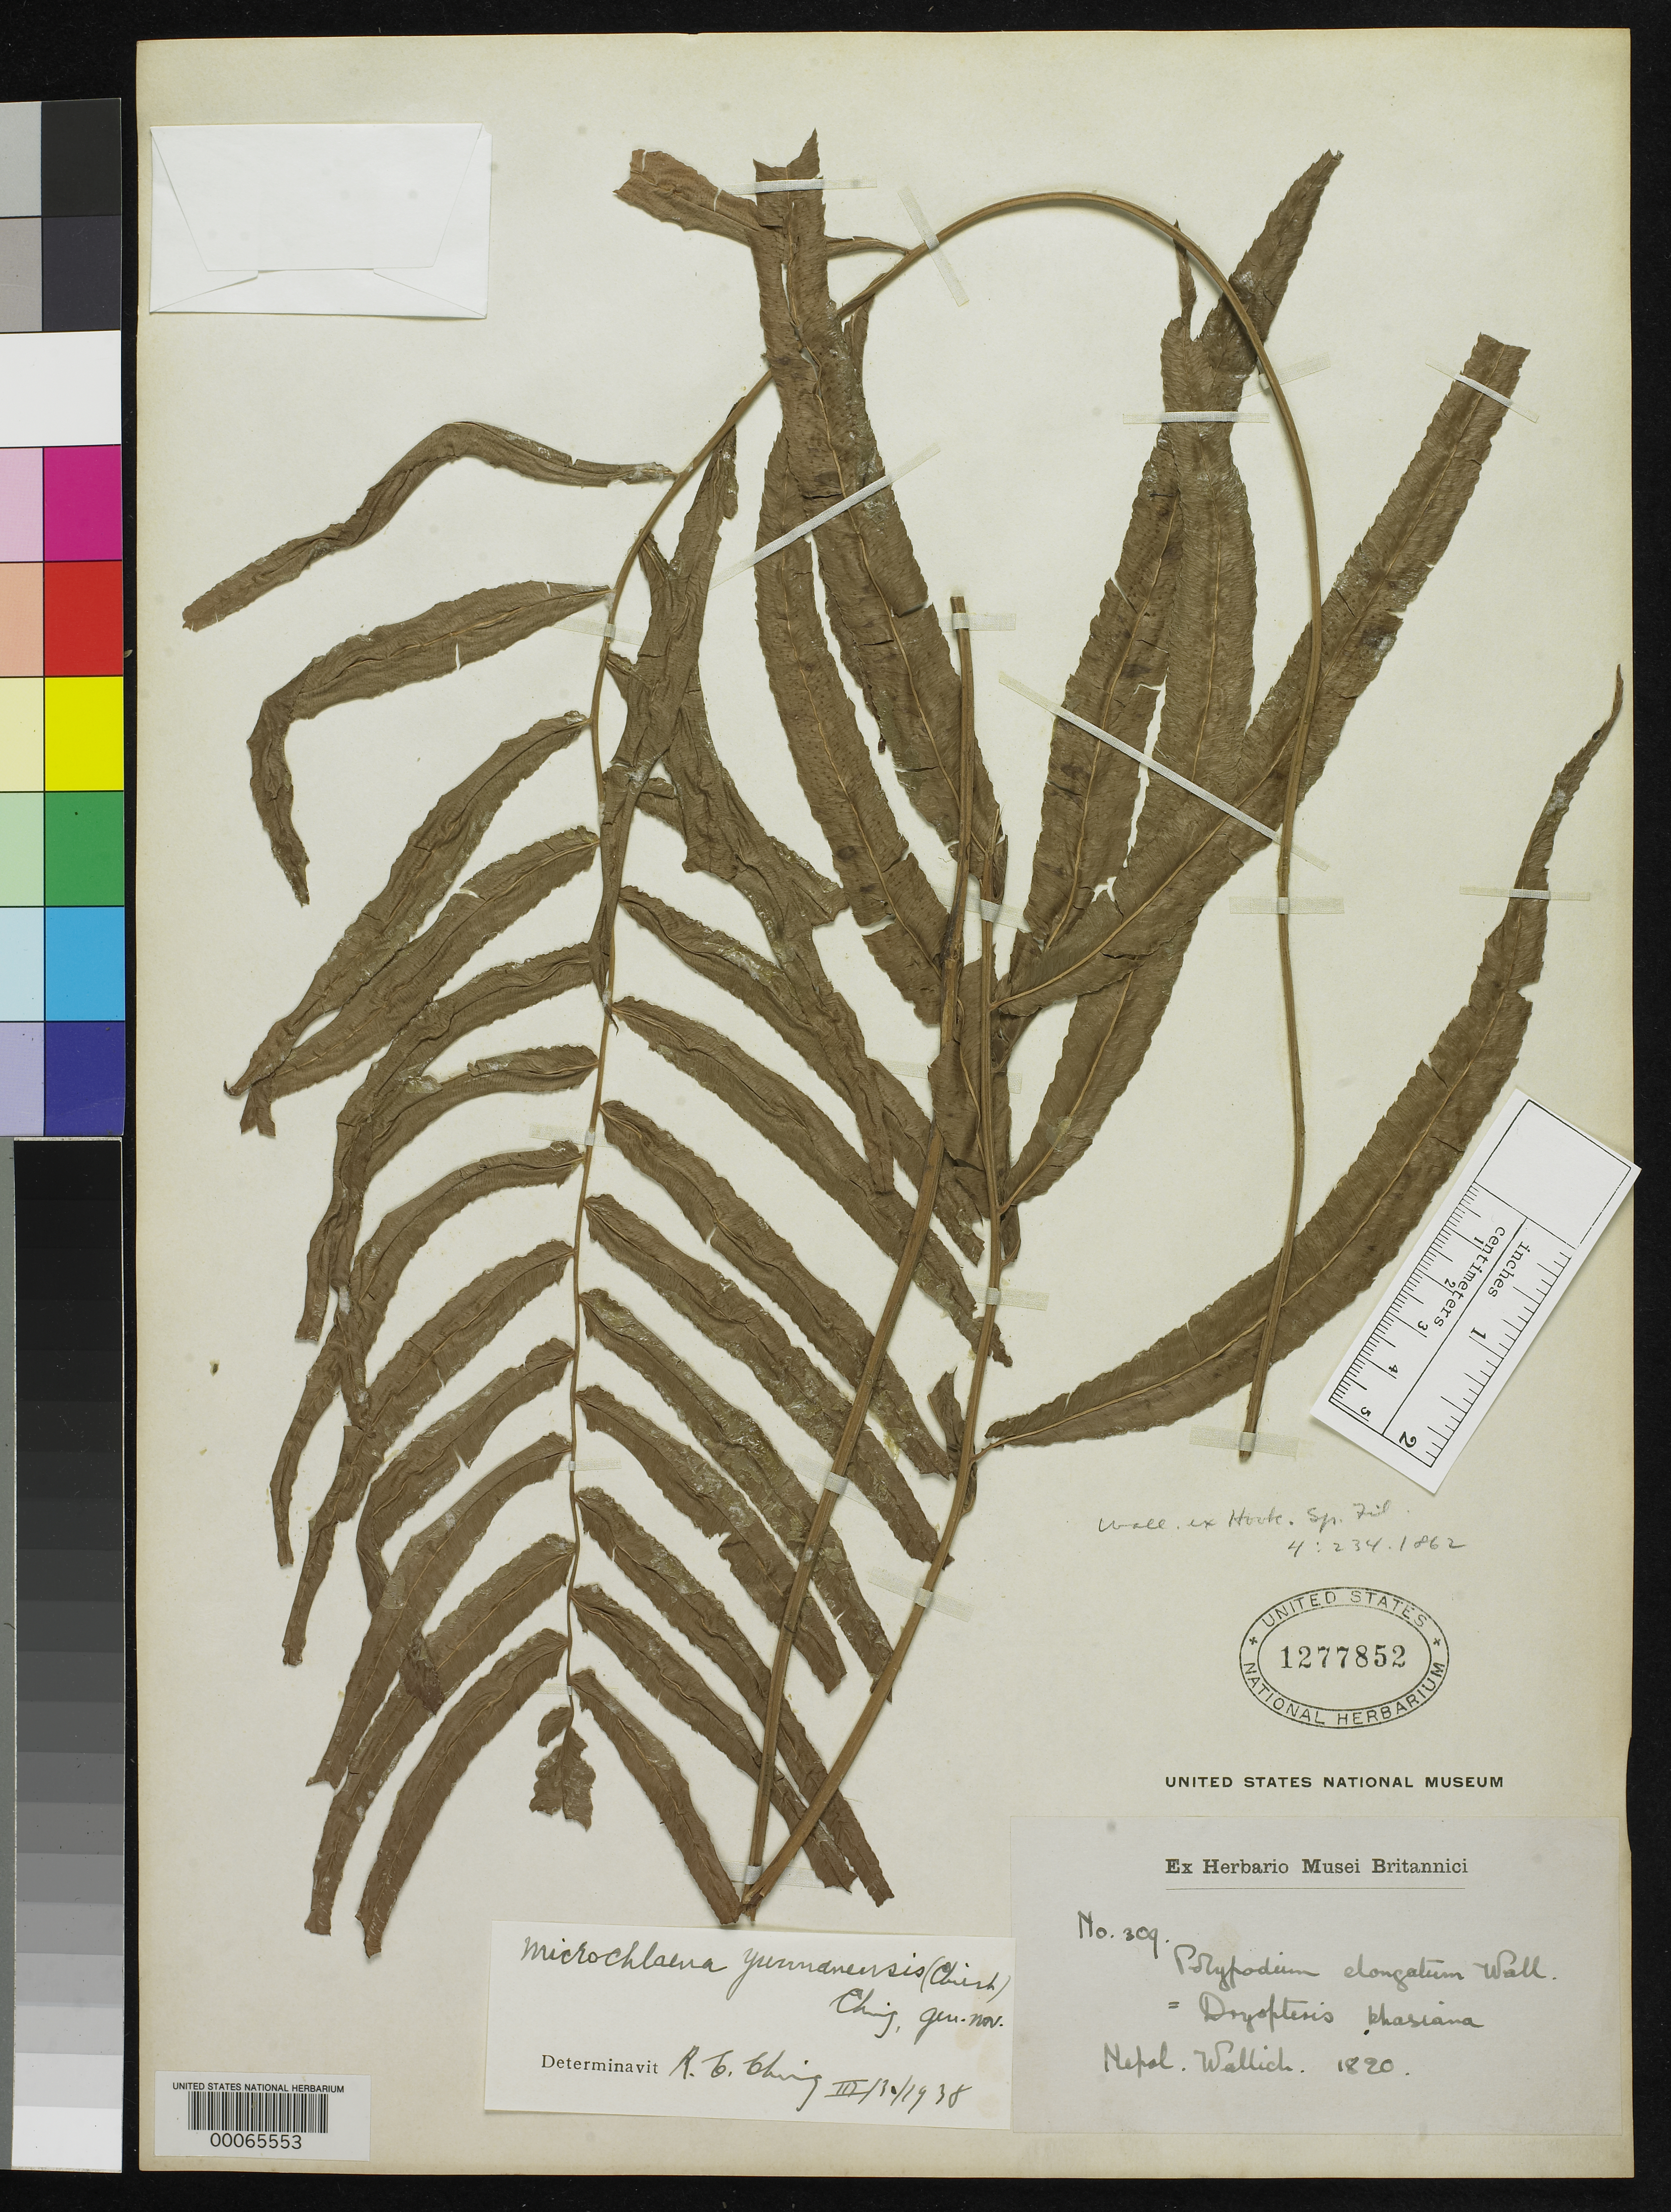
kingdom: Plantae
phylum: Tracheophyta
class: Polypodiopsida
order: Polypodiales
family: Polypodiaceae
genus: Polypodium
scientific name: Polypodium elongatum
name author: Wall. ex Hook.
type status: Type Collection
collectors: N. Wallich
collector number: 309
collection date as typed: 1820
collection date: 1820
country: Nepal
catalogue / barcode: US 1277852